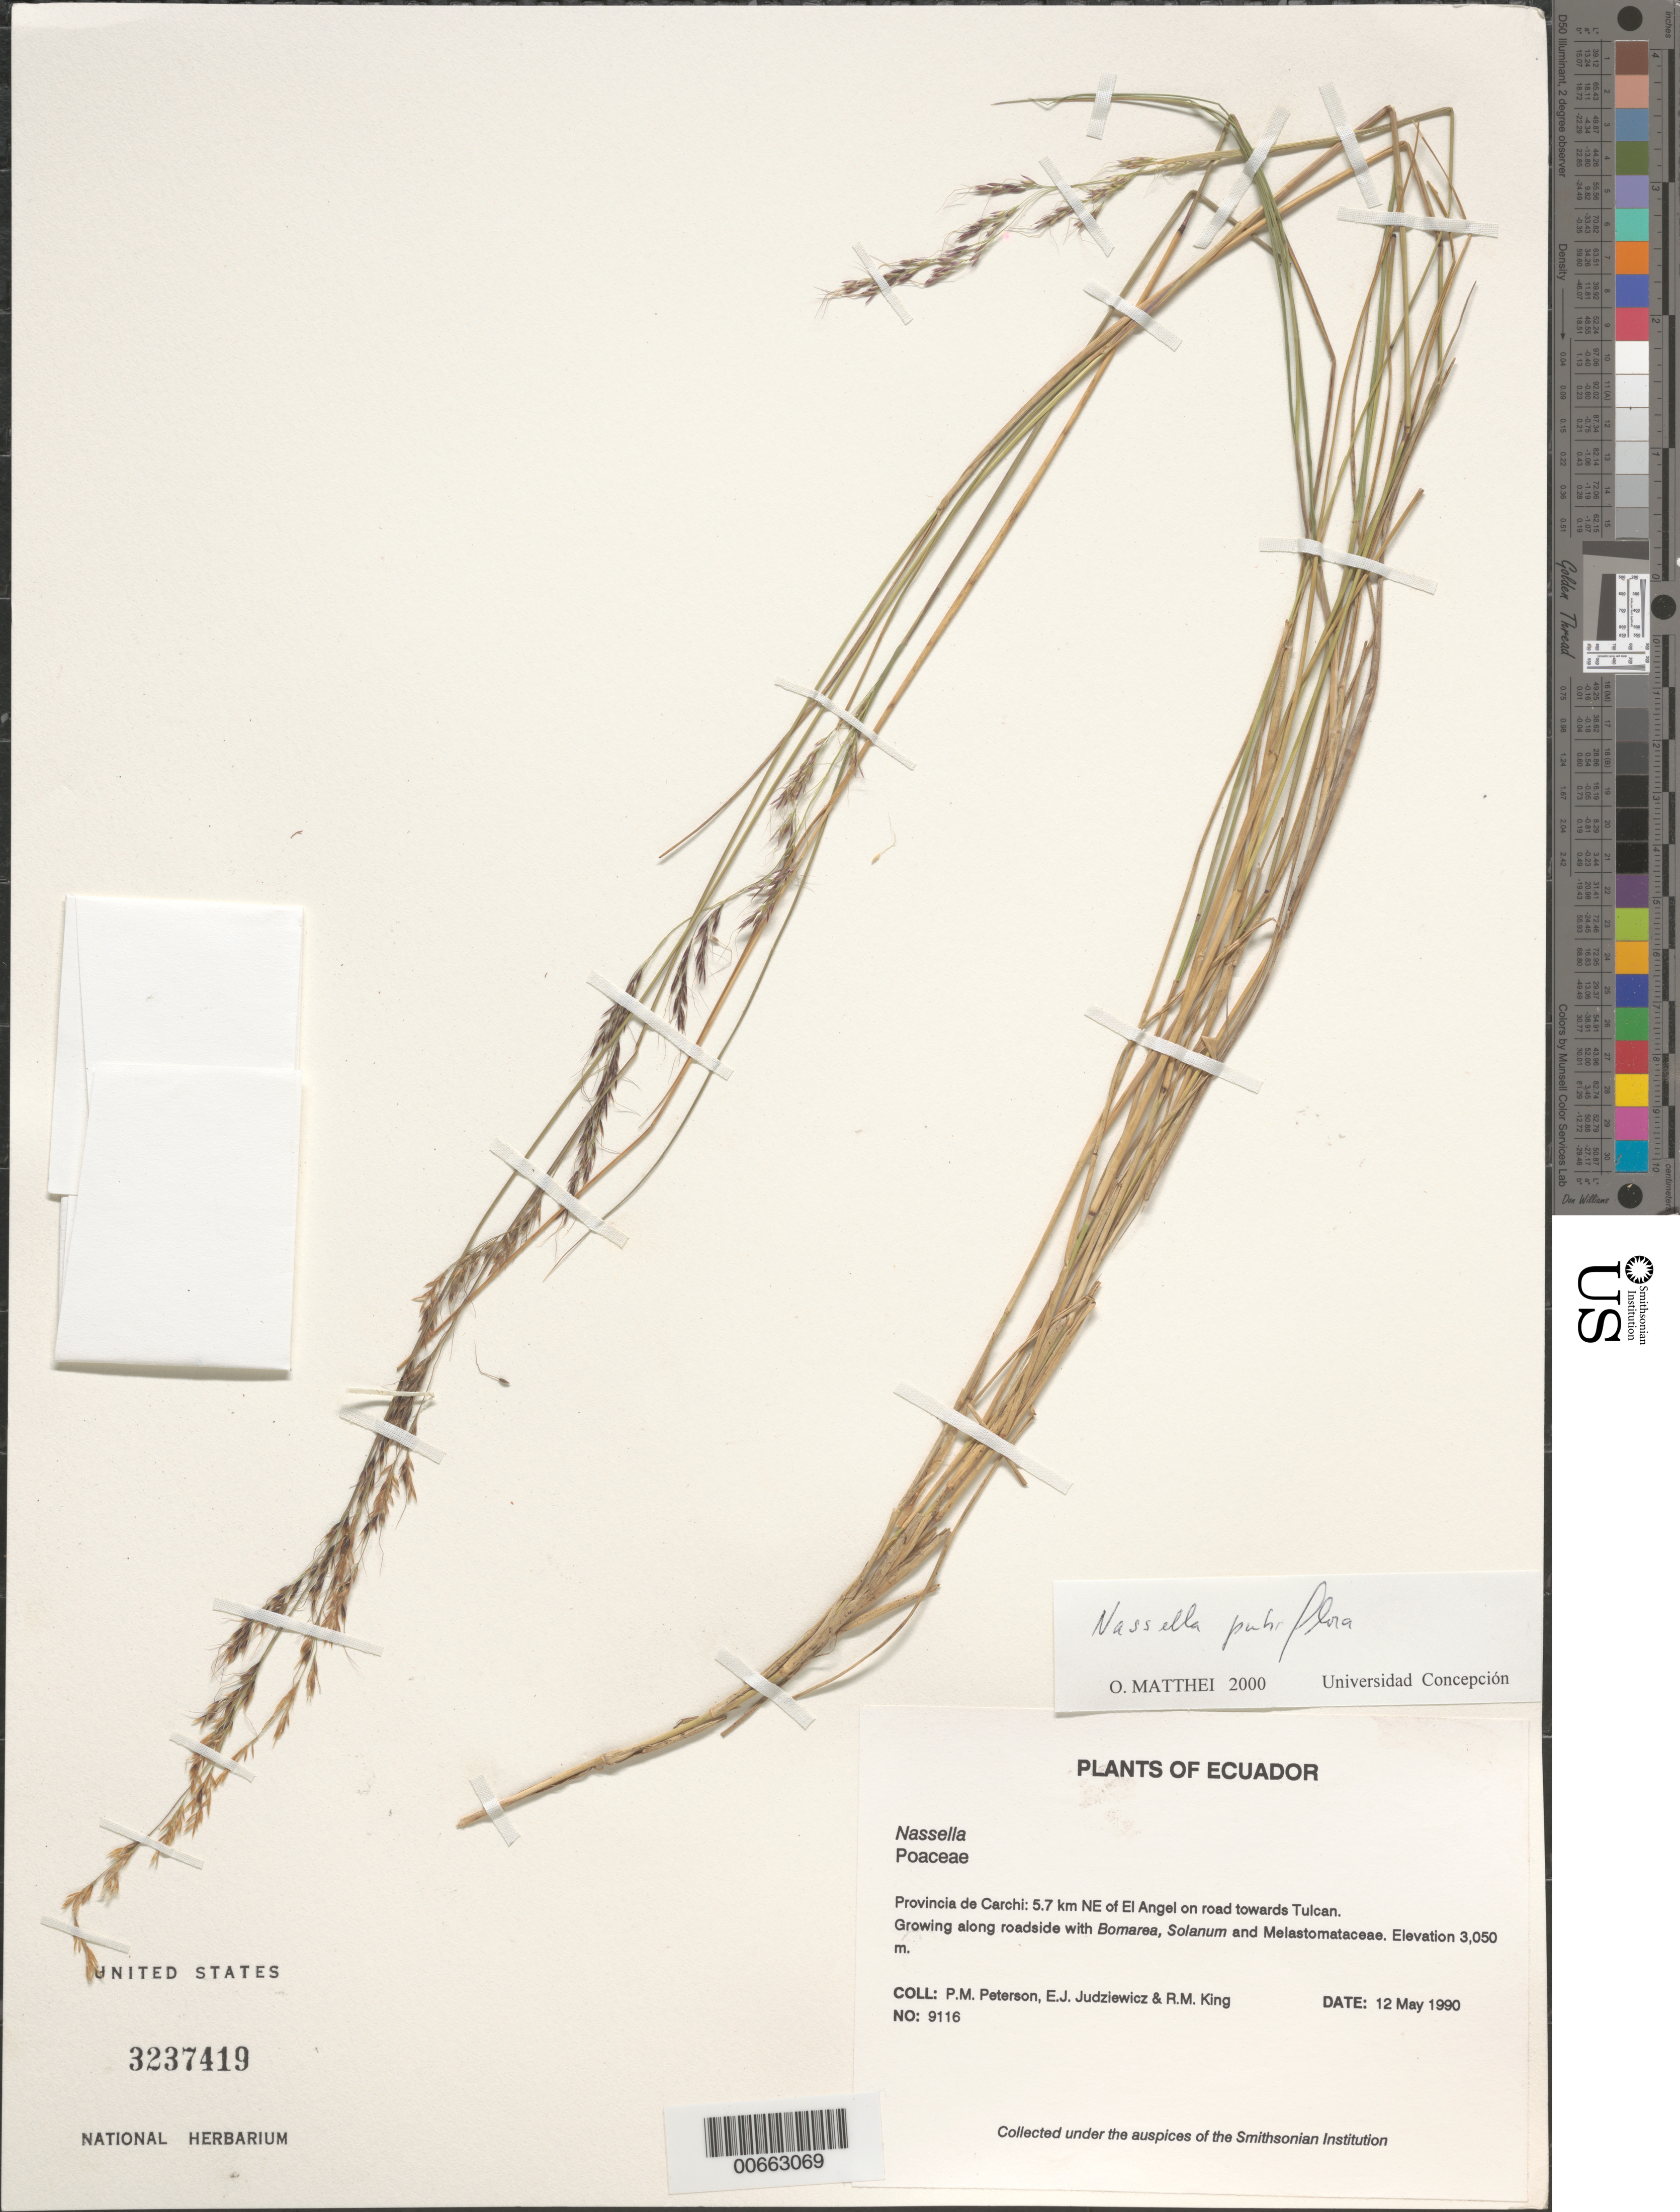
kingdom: Plantae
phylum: Tracheophyta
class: Liliopsida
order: Poales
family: Poaceae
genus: Nassella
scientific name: Nassella pubiflora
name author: (Trin. & Rupr.) É. Desv.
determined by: Matthei, O. R.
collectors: P. M. Peterson, E. J. Judziewicz & R. M. King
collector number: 09116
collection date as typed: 12 May 1990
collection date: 1990-05-12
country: Ecuador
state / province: Carchi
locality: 5.7 km NE of El Angel on road towards Tulcan.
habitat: Growing along roadside with Bomarea, Solanum and Melastomataceae.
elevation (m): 3050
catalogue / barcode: US 3237419